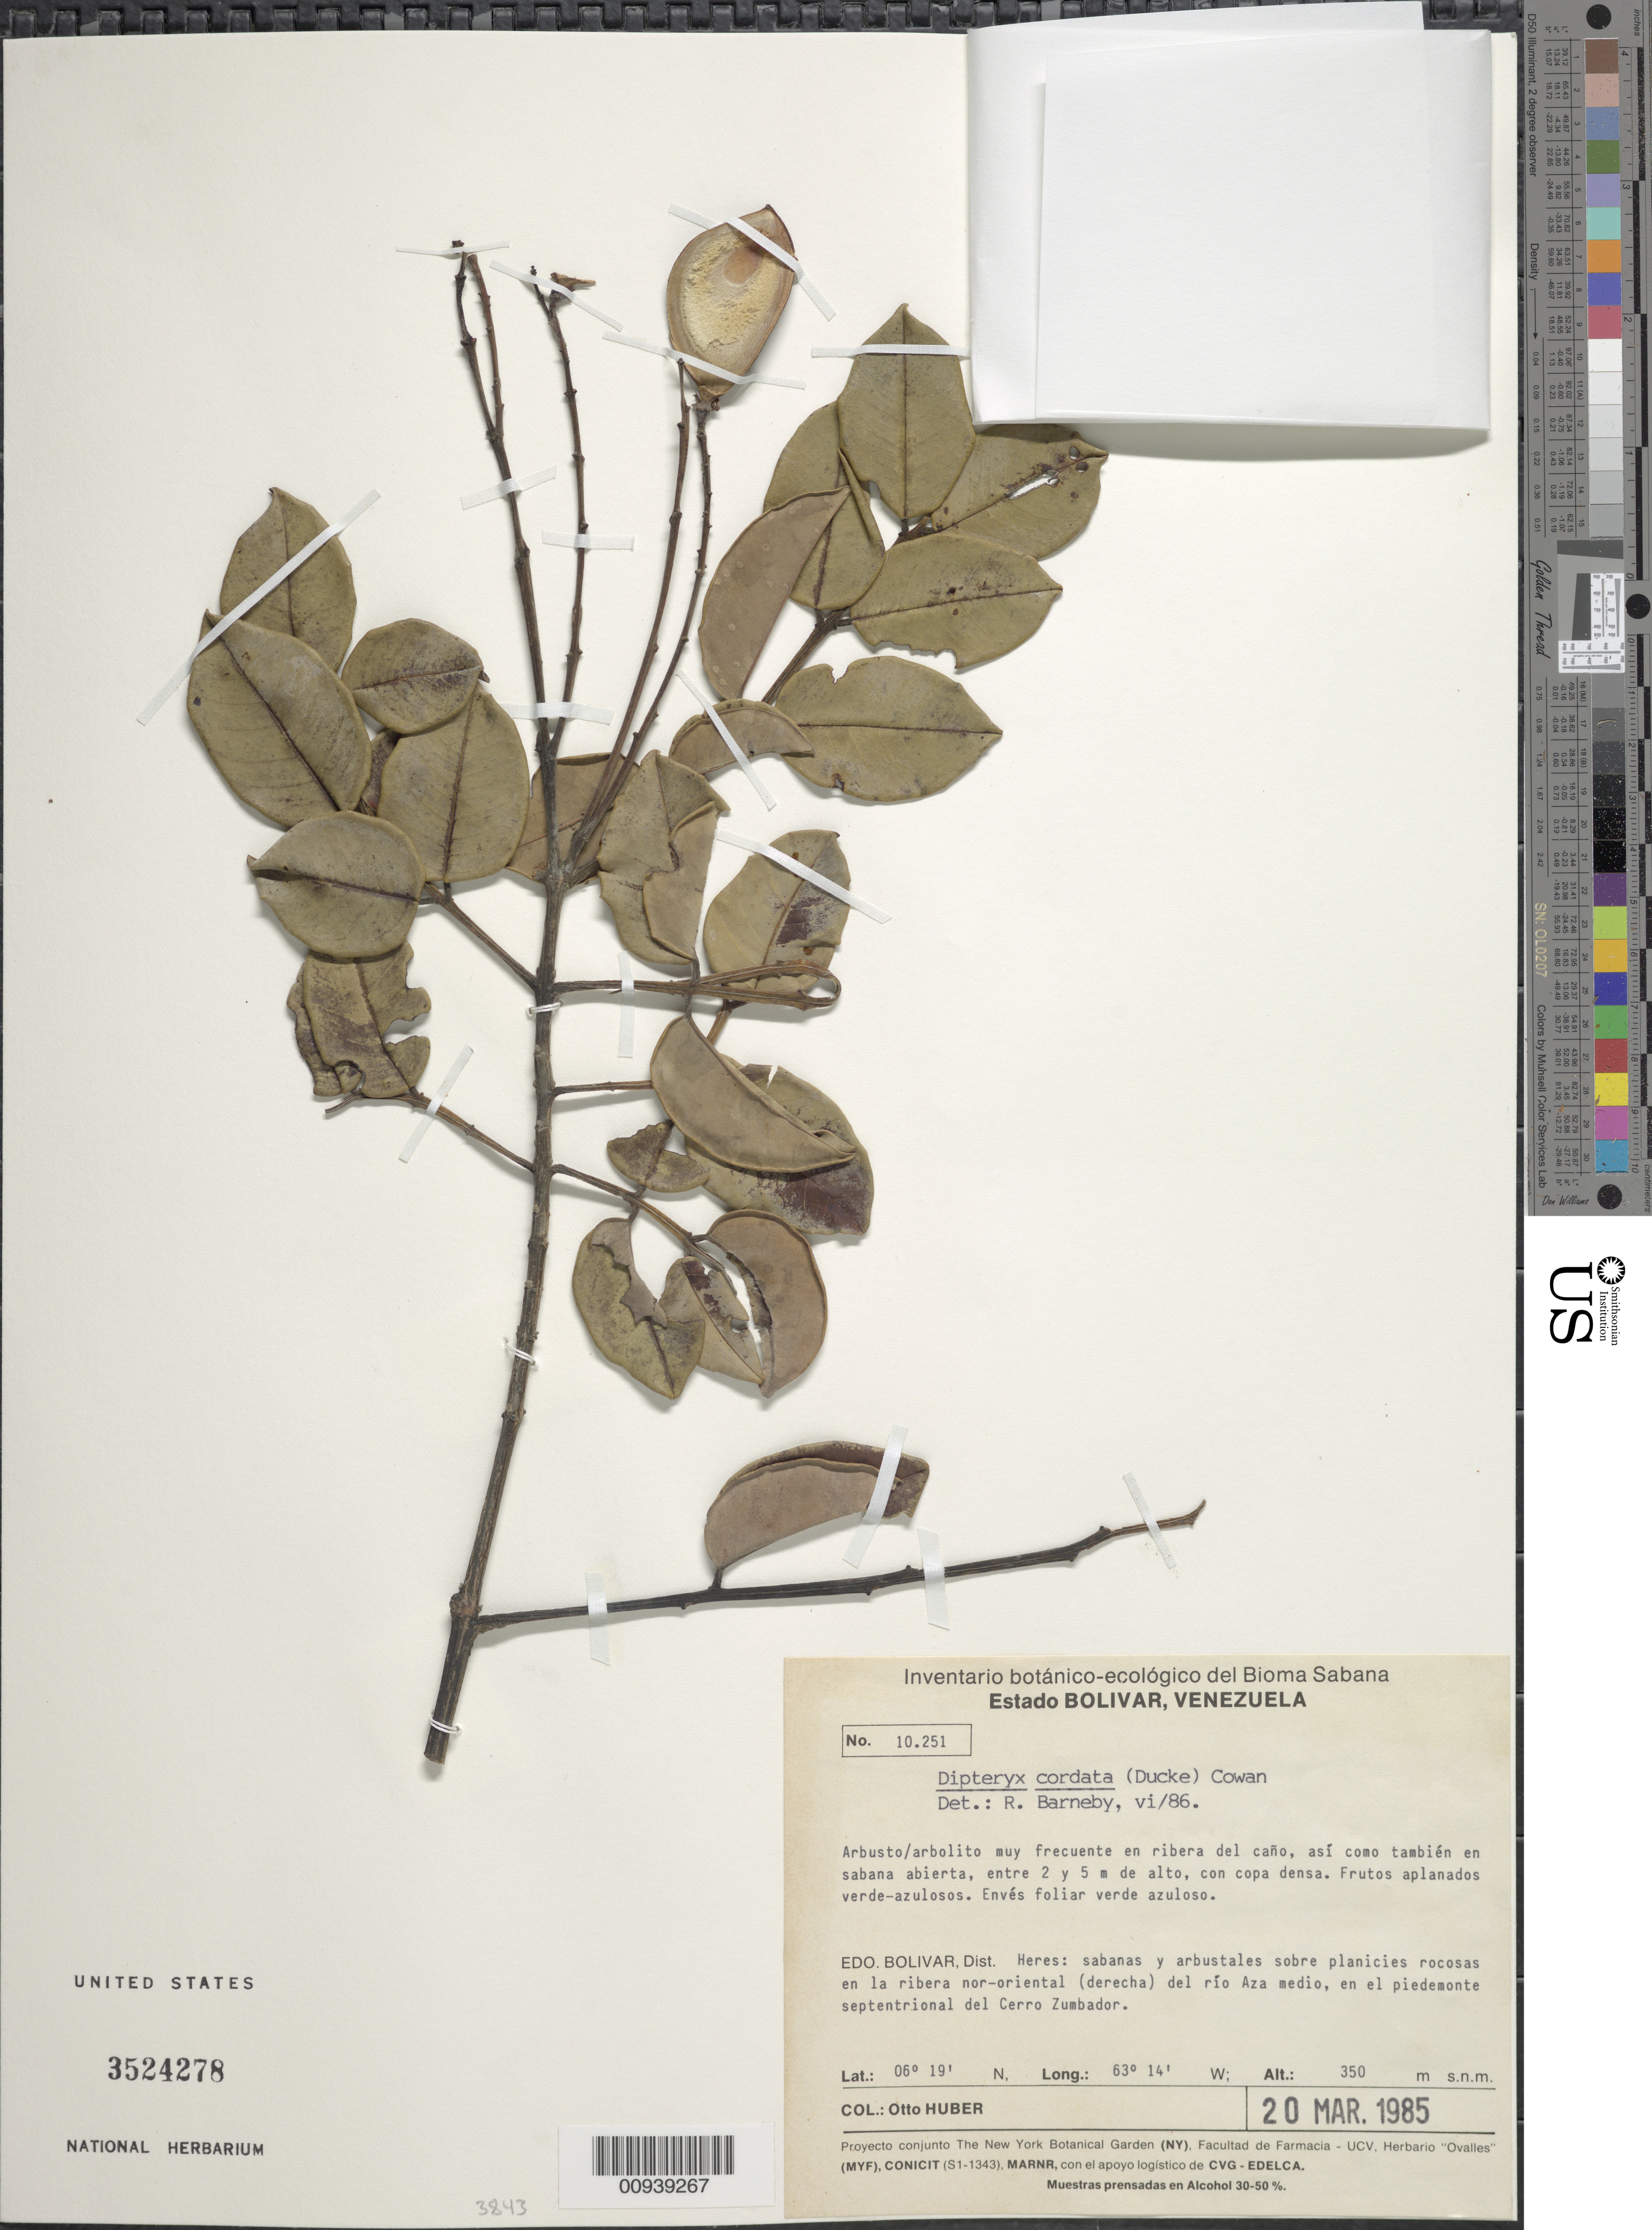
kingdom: Plantae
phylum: Tracheophyta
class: Magnoliopsida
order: Fabales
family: Fabaceae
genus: Taralea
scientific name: Taralea cordata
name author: Ducke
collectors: O. Huber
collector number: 10251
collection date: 1985-03-20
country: Venezuela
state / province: Bolivar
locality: Estado Bolivar, Venezuela, Edo. Bolivar, Dist.: Heres: sabanas y arbustales sobre planicies rocosas en la ribera nor-oriental (derecha) del rio AZA medio, en el piedemonte septentrinal del Cerro Zumbador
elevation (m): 350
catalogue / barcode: US 3524278